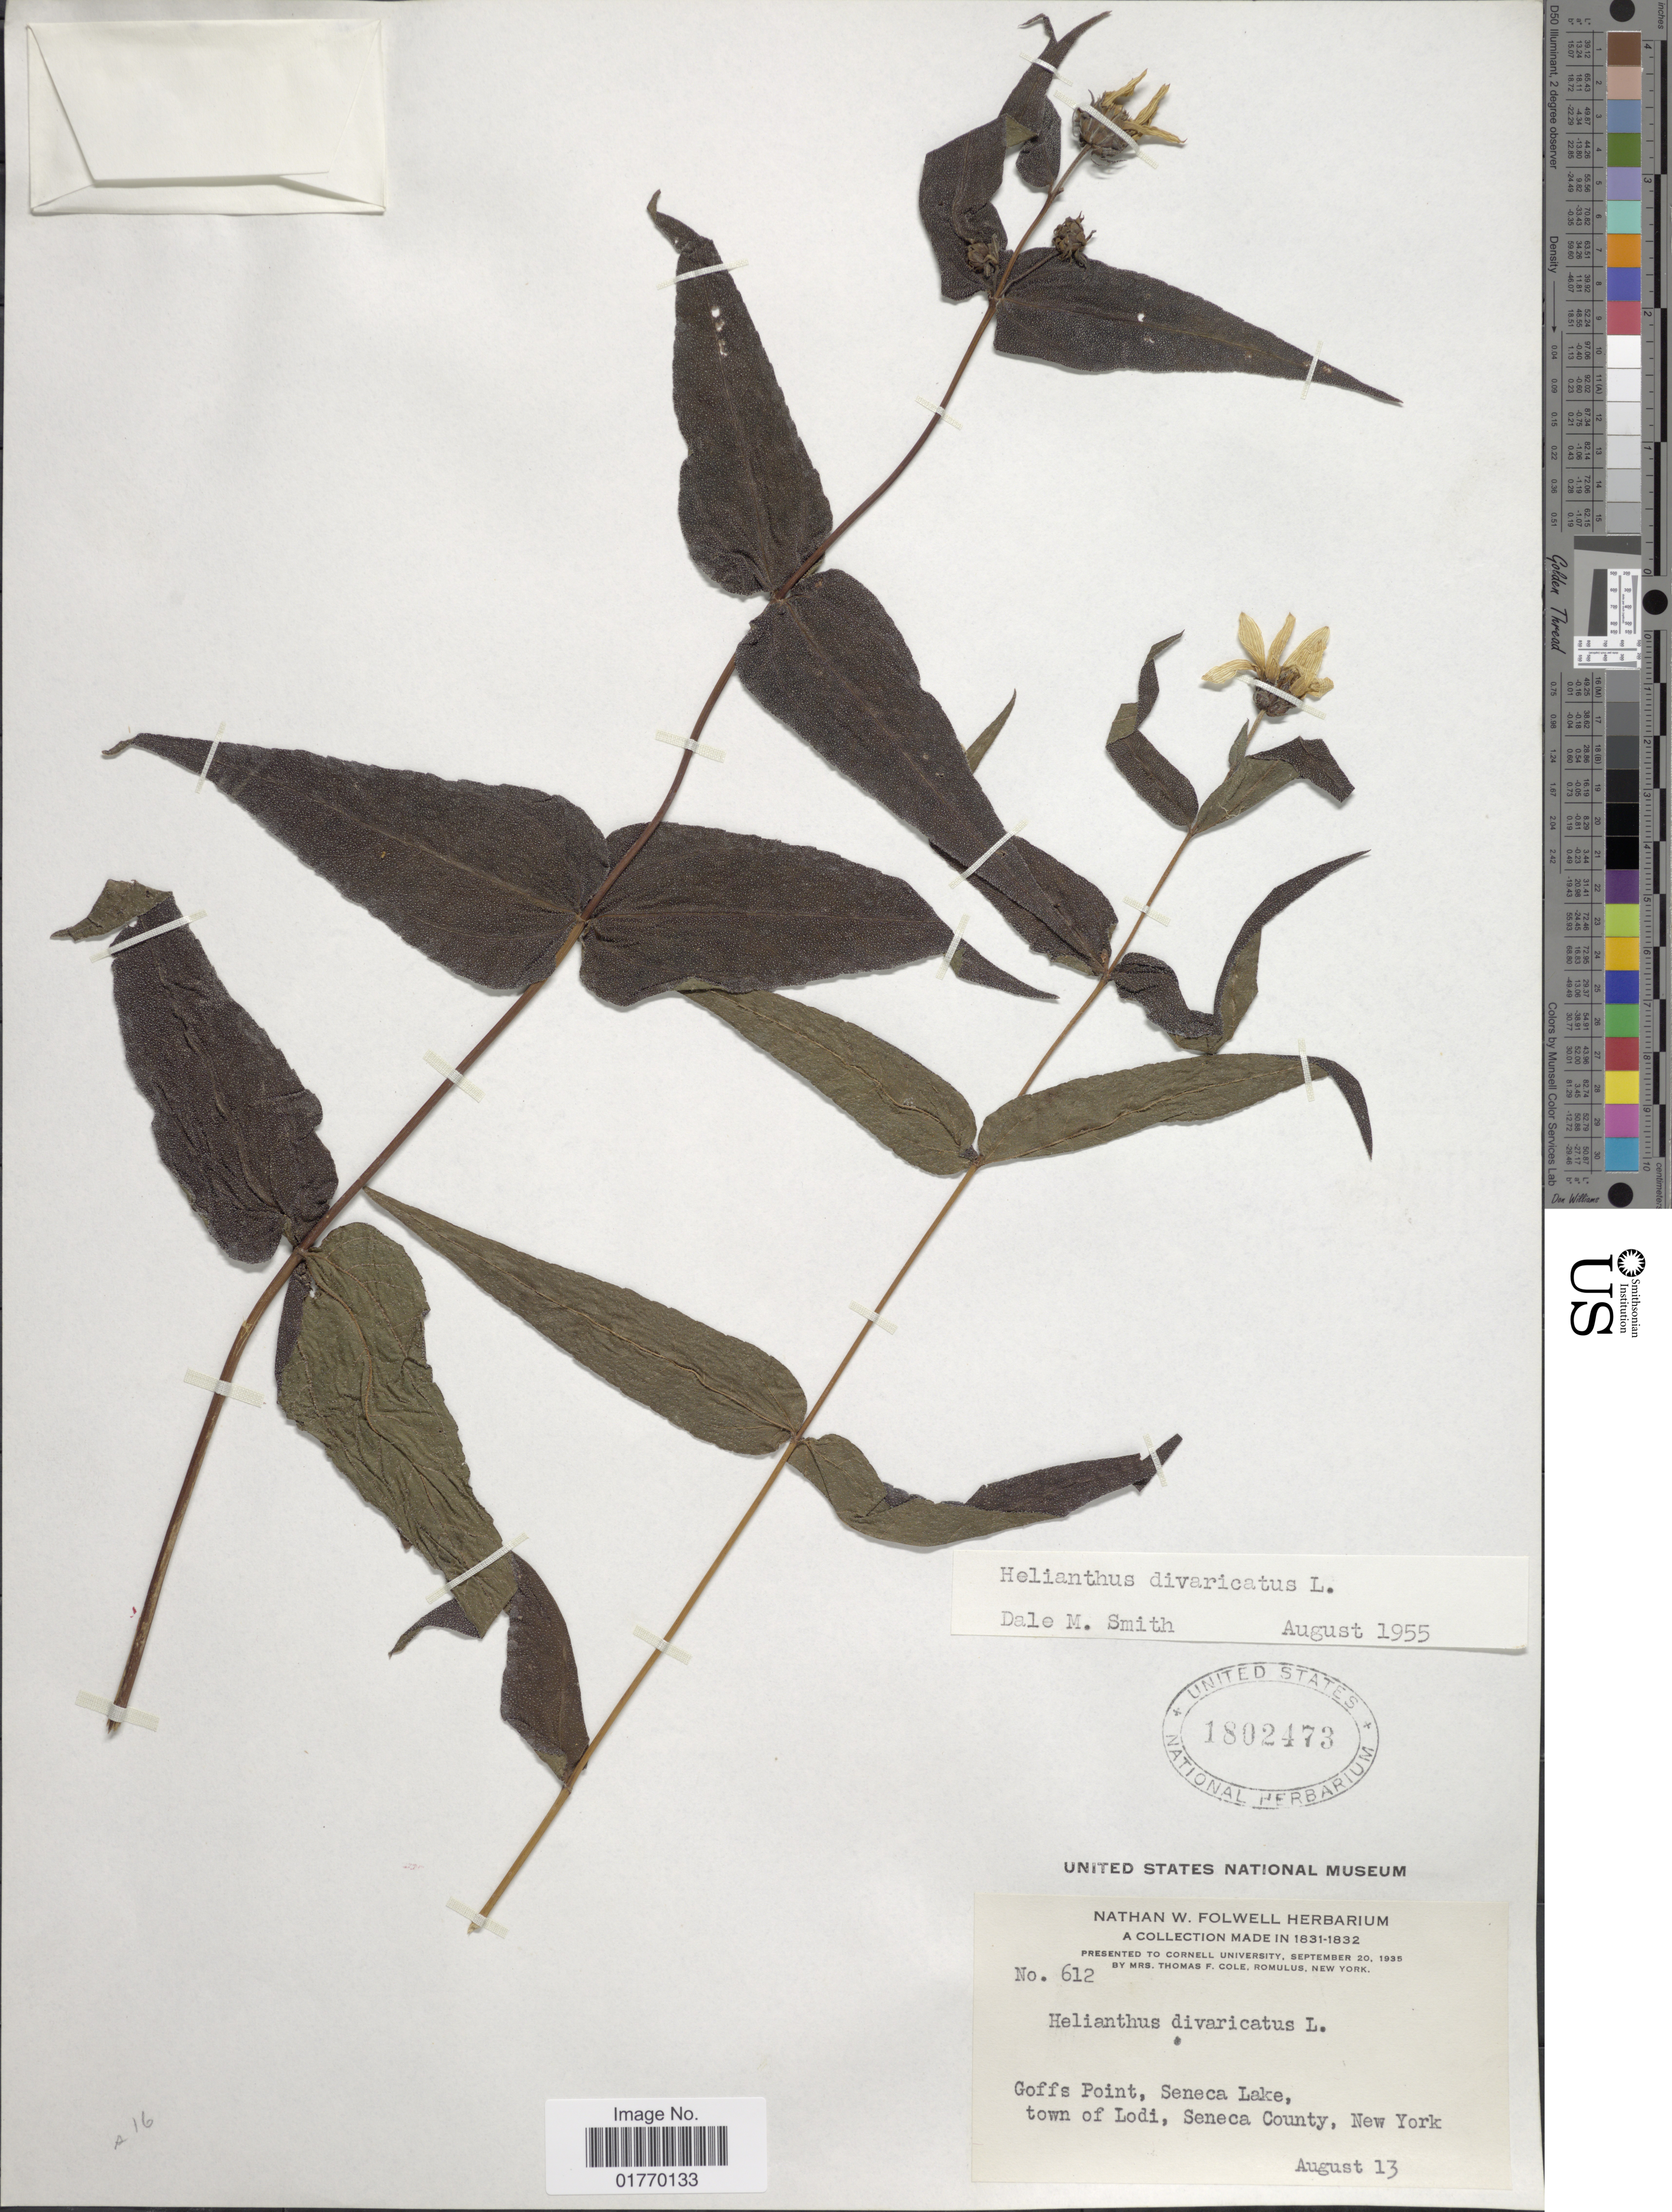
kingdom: Plantae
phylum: Tracheophyta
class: Magnoliopsida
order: Asterales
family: Asteraceae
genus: Helianthus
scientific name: Helianthus divaricatus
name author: L.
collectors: ex herb. Nathan W. Folwell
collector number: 612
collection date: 1831-08-13/1932-08-13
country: United States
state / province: New York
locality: Goffs Point, Seneca Lake town of Lodi, Seneca County, New York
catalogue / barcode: US 1802473